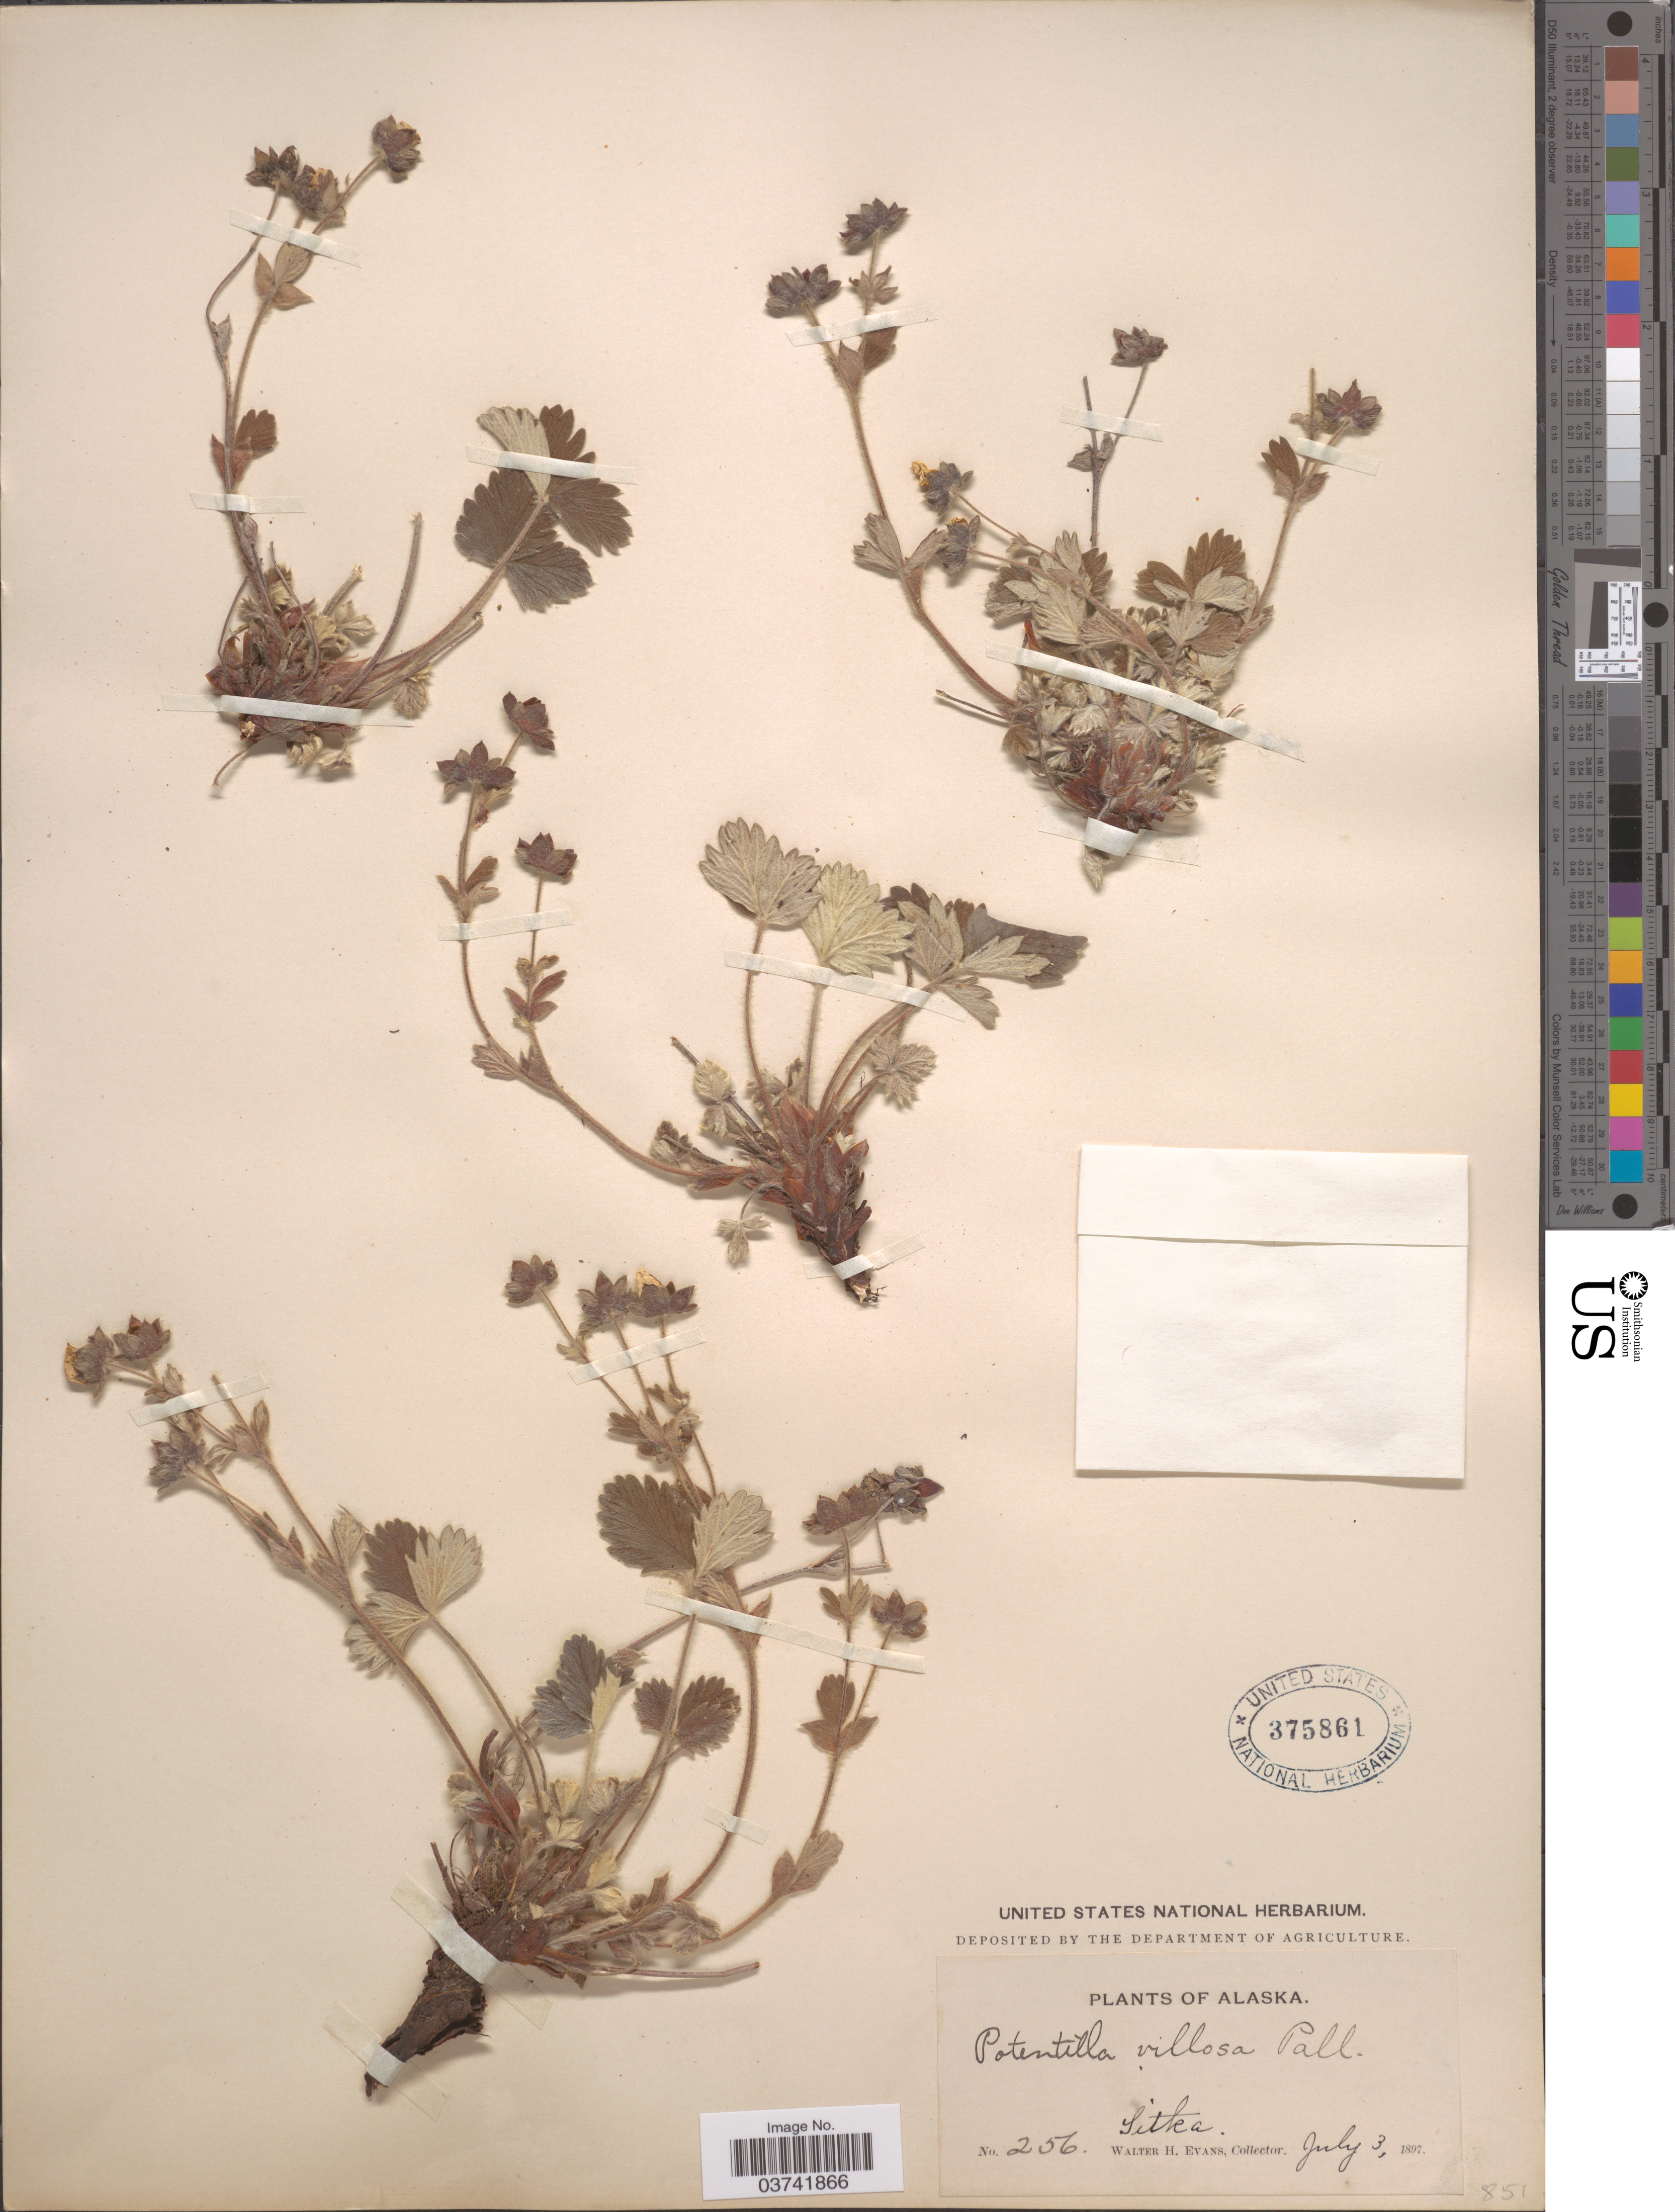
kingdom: Plantae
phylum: Tracheophyta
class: Magnoliopsida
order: Rosales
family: Rosaceae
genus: Potentilla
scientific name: Potentilla villosa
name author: Pall. ex Pursh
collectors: W. H. Evans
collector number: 256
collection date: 1897-07-03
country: United States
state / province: Alaska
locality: Sitka.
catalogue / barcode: US 375861